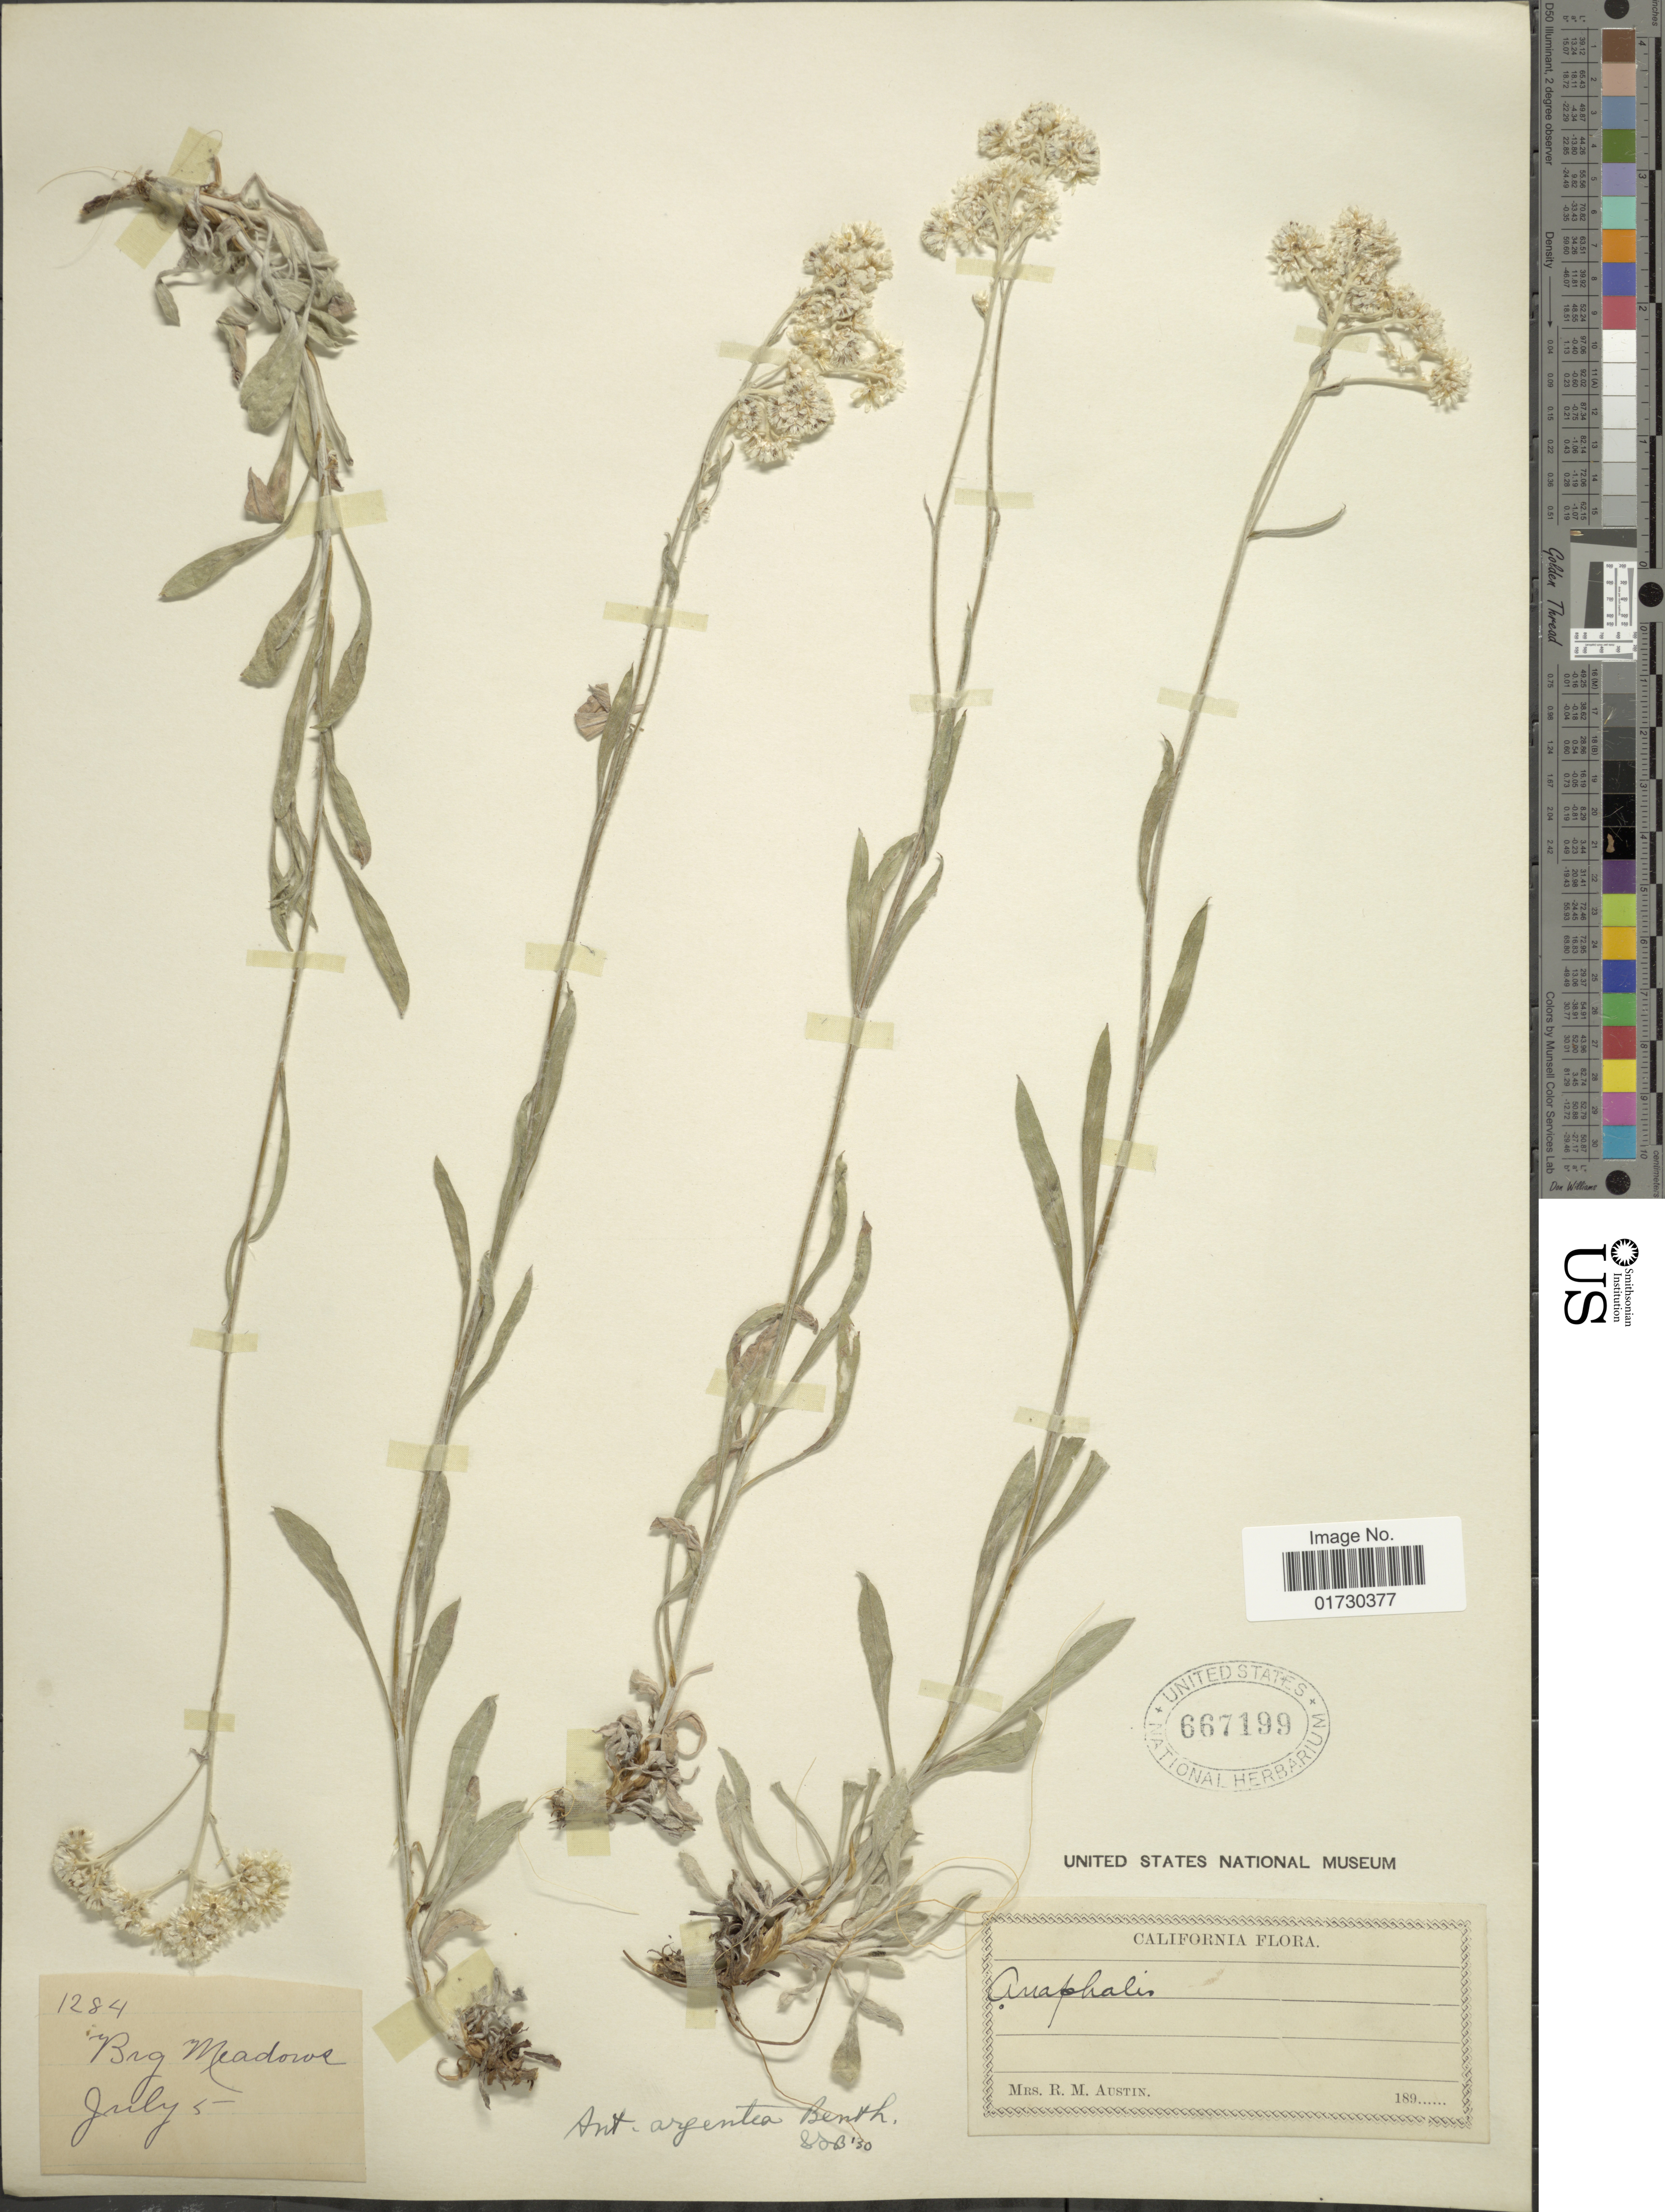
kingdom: Plantae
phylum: Tracheophyta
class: Magnoliopsida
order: Asterales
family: Asteraceae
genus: Antennaria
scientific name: Antennaria argentea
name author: Benth.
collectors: R. Austin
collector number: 1284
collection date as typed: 189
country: United States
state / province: California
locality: Bog Meadows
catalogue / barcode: US 667199